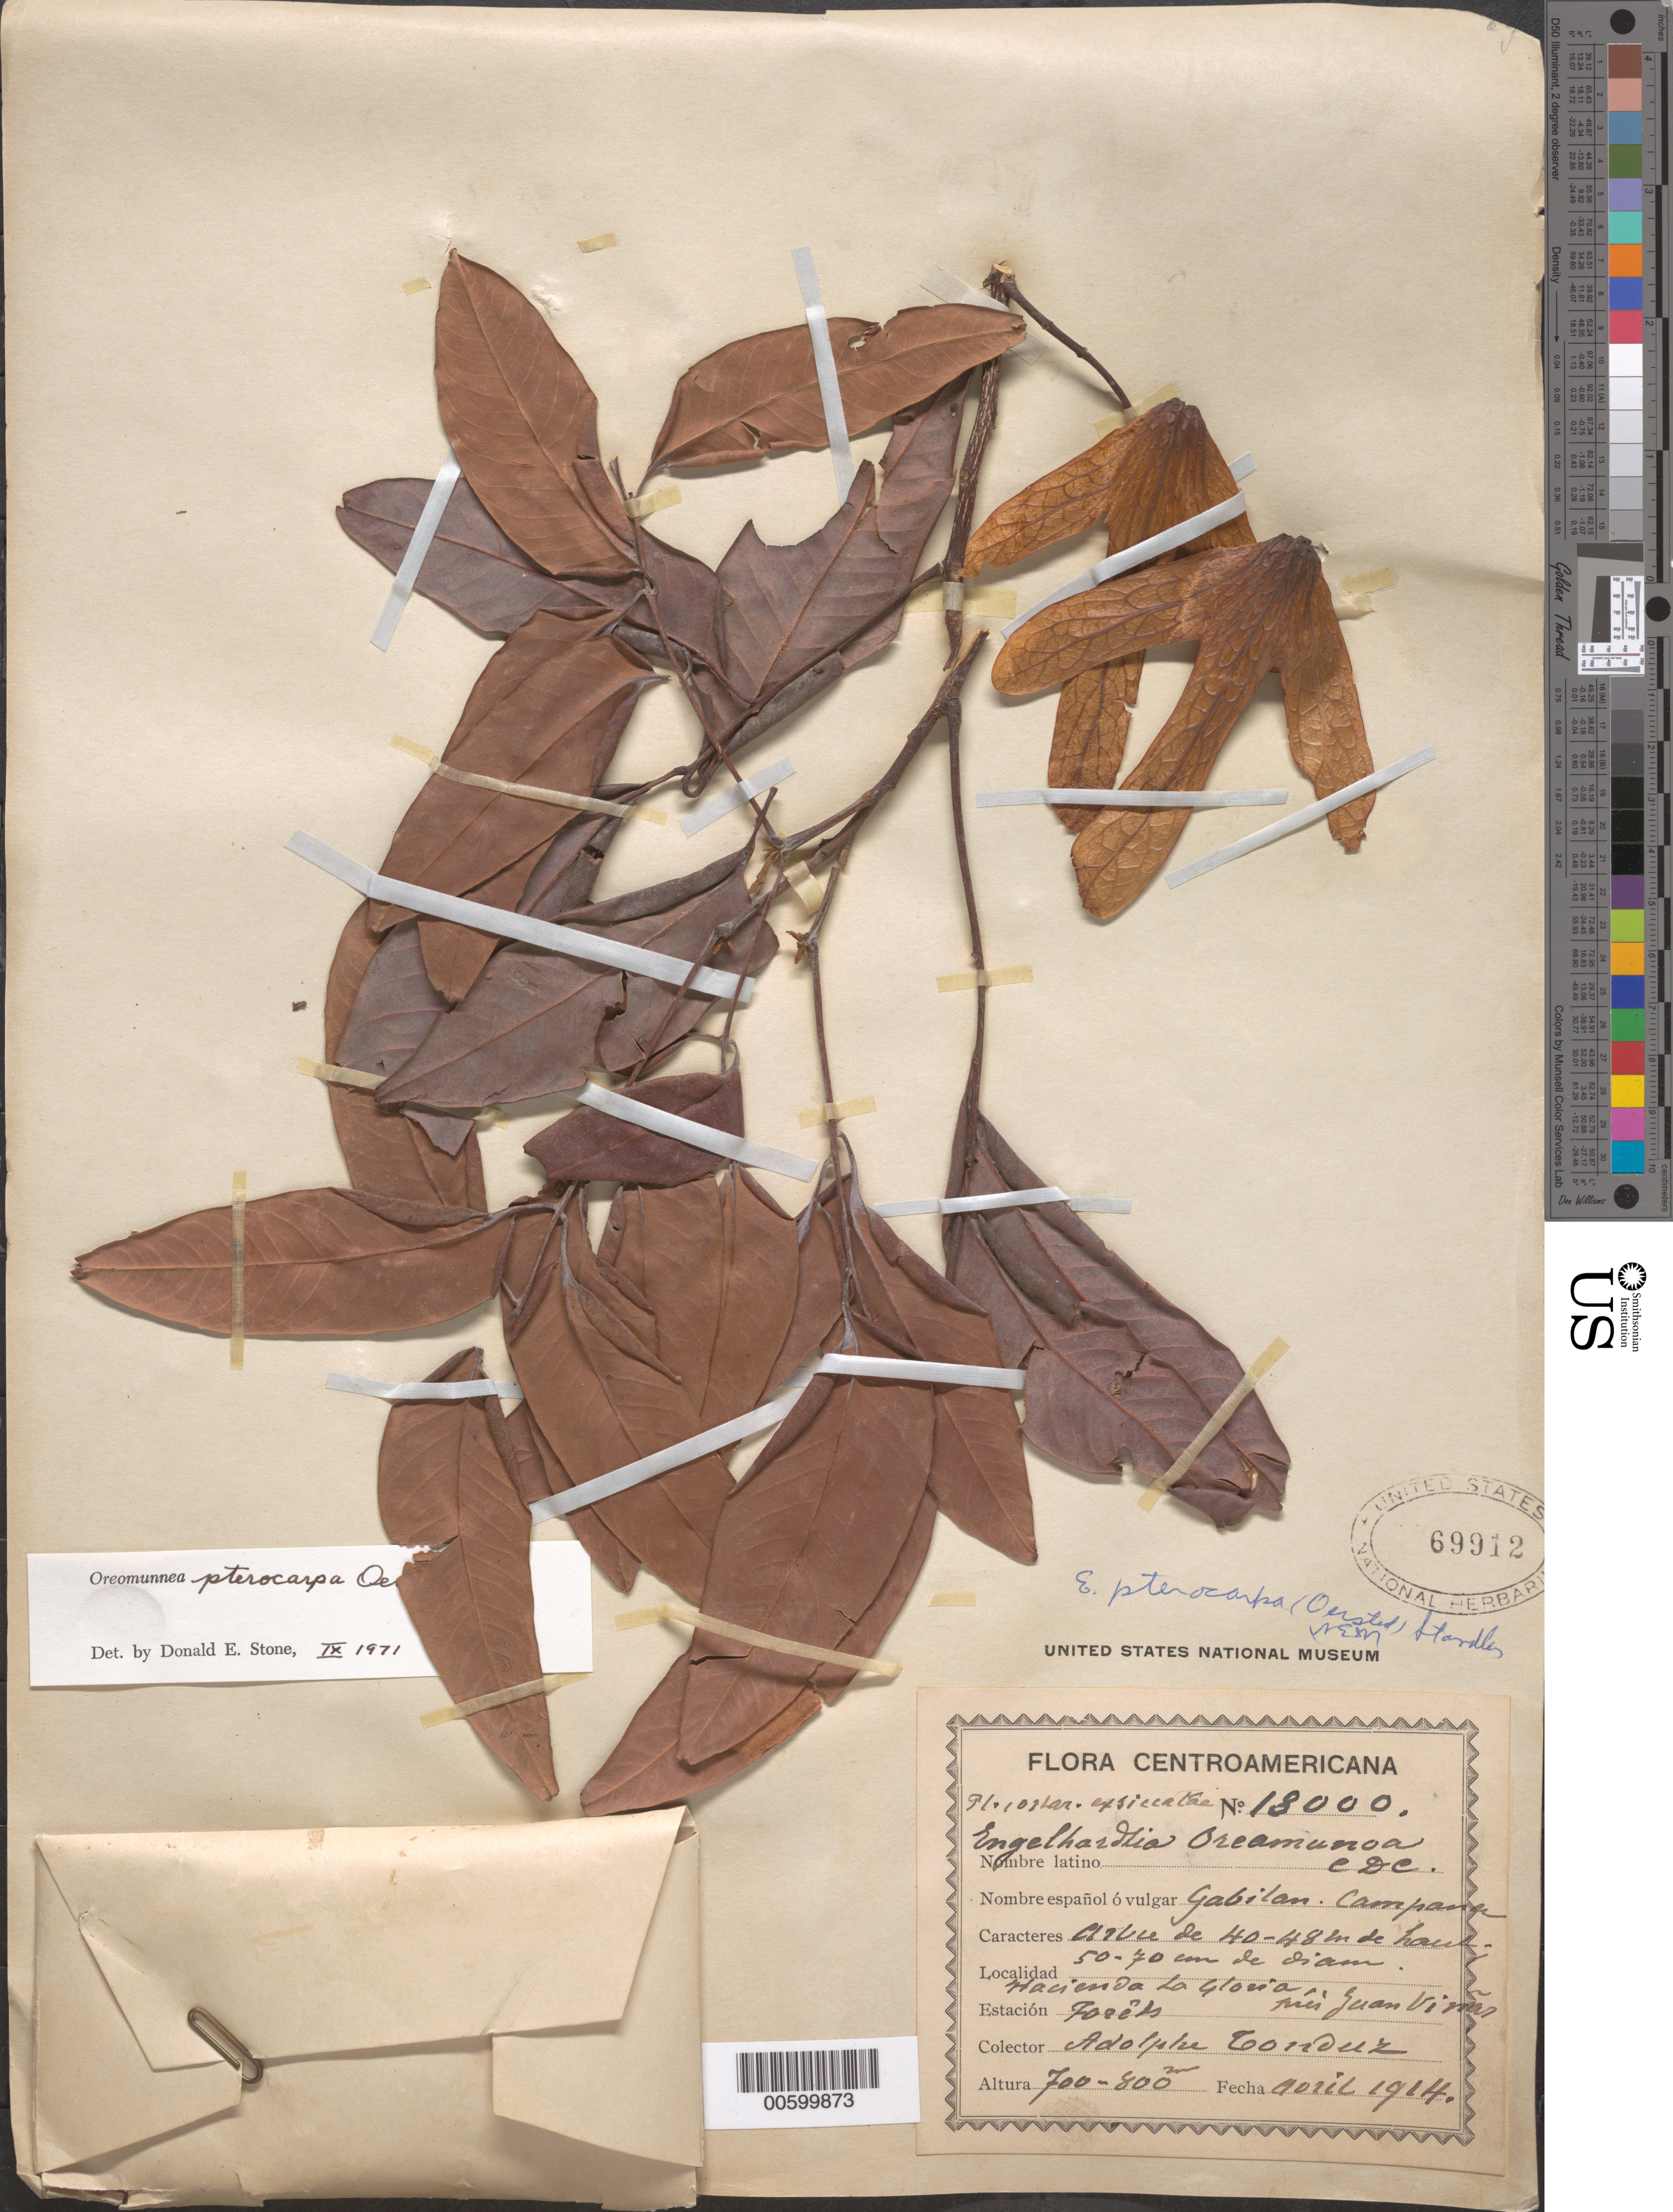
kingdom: Plantae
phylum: Tracheophyta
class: Magnoliopsida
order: Fagales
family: Juglandaceae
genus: Oreomunnea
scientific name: Oreomunnea pterocarpa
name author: Oerst.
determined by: Stone, D. E.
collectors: A. Tonduz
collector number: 18000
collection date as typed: Apr 1914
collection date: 1914-04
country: Guatemala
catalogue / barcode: US 69912